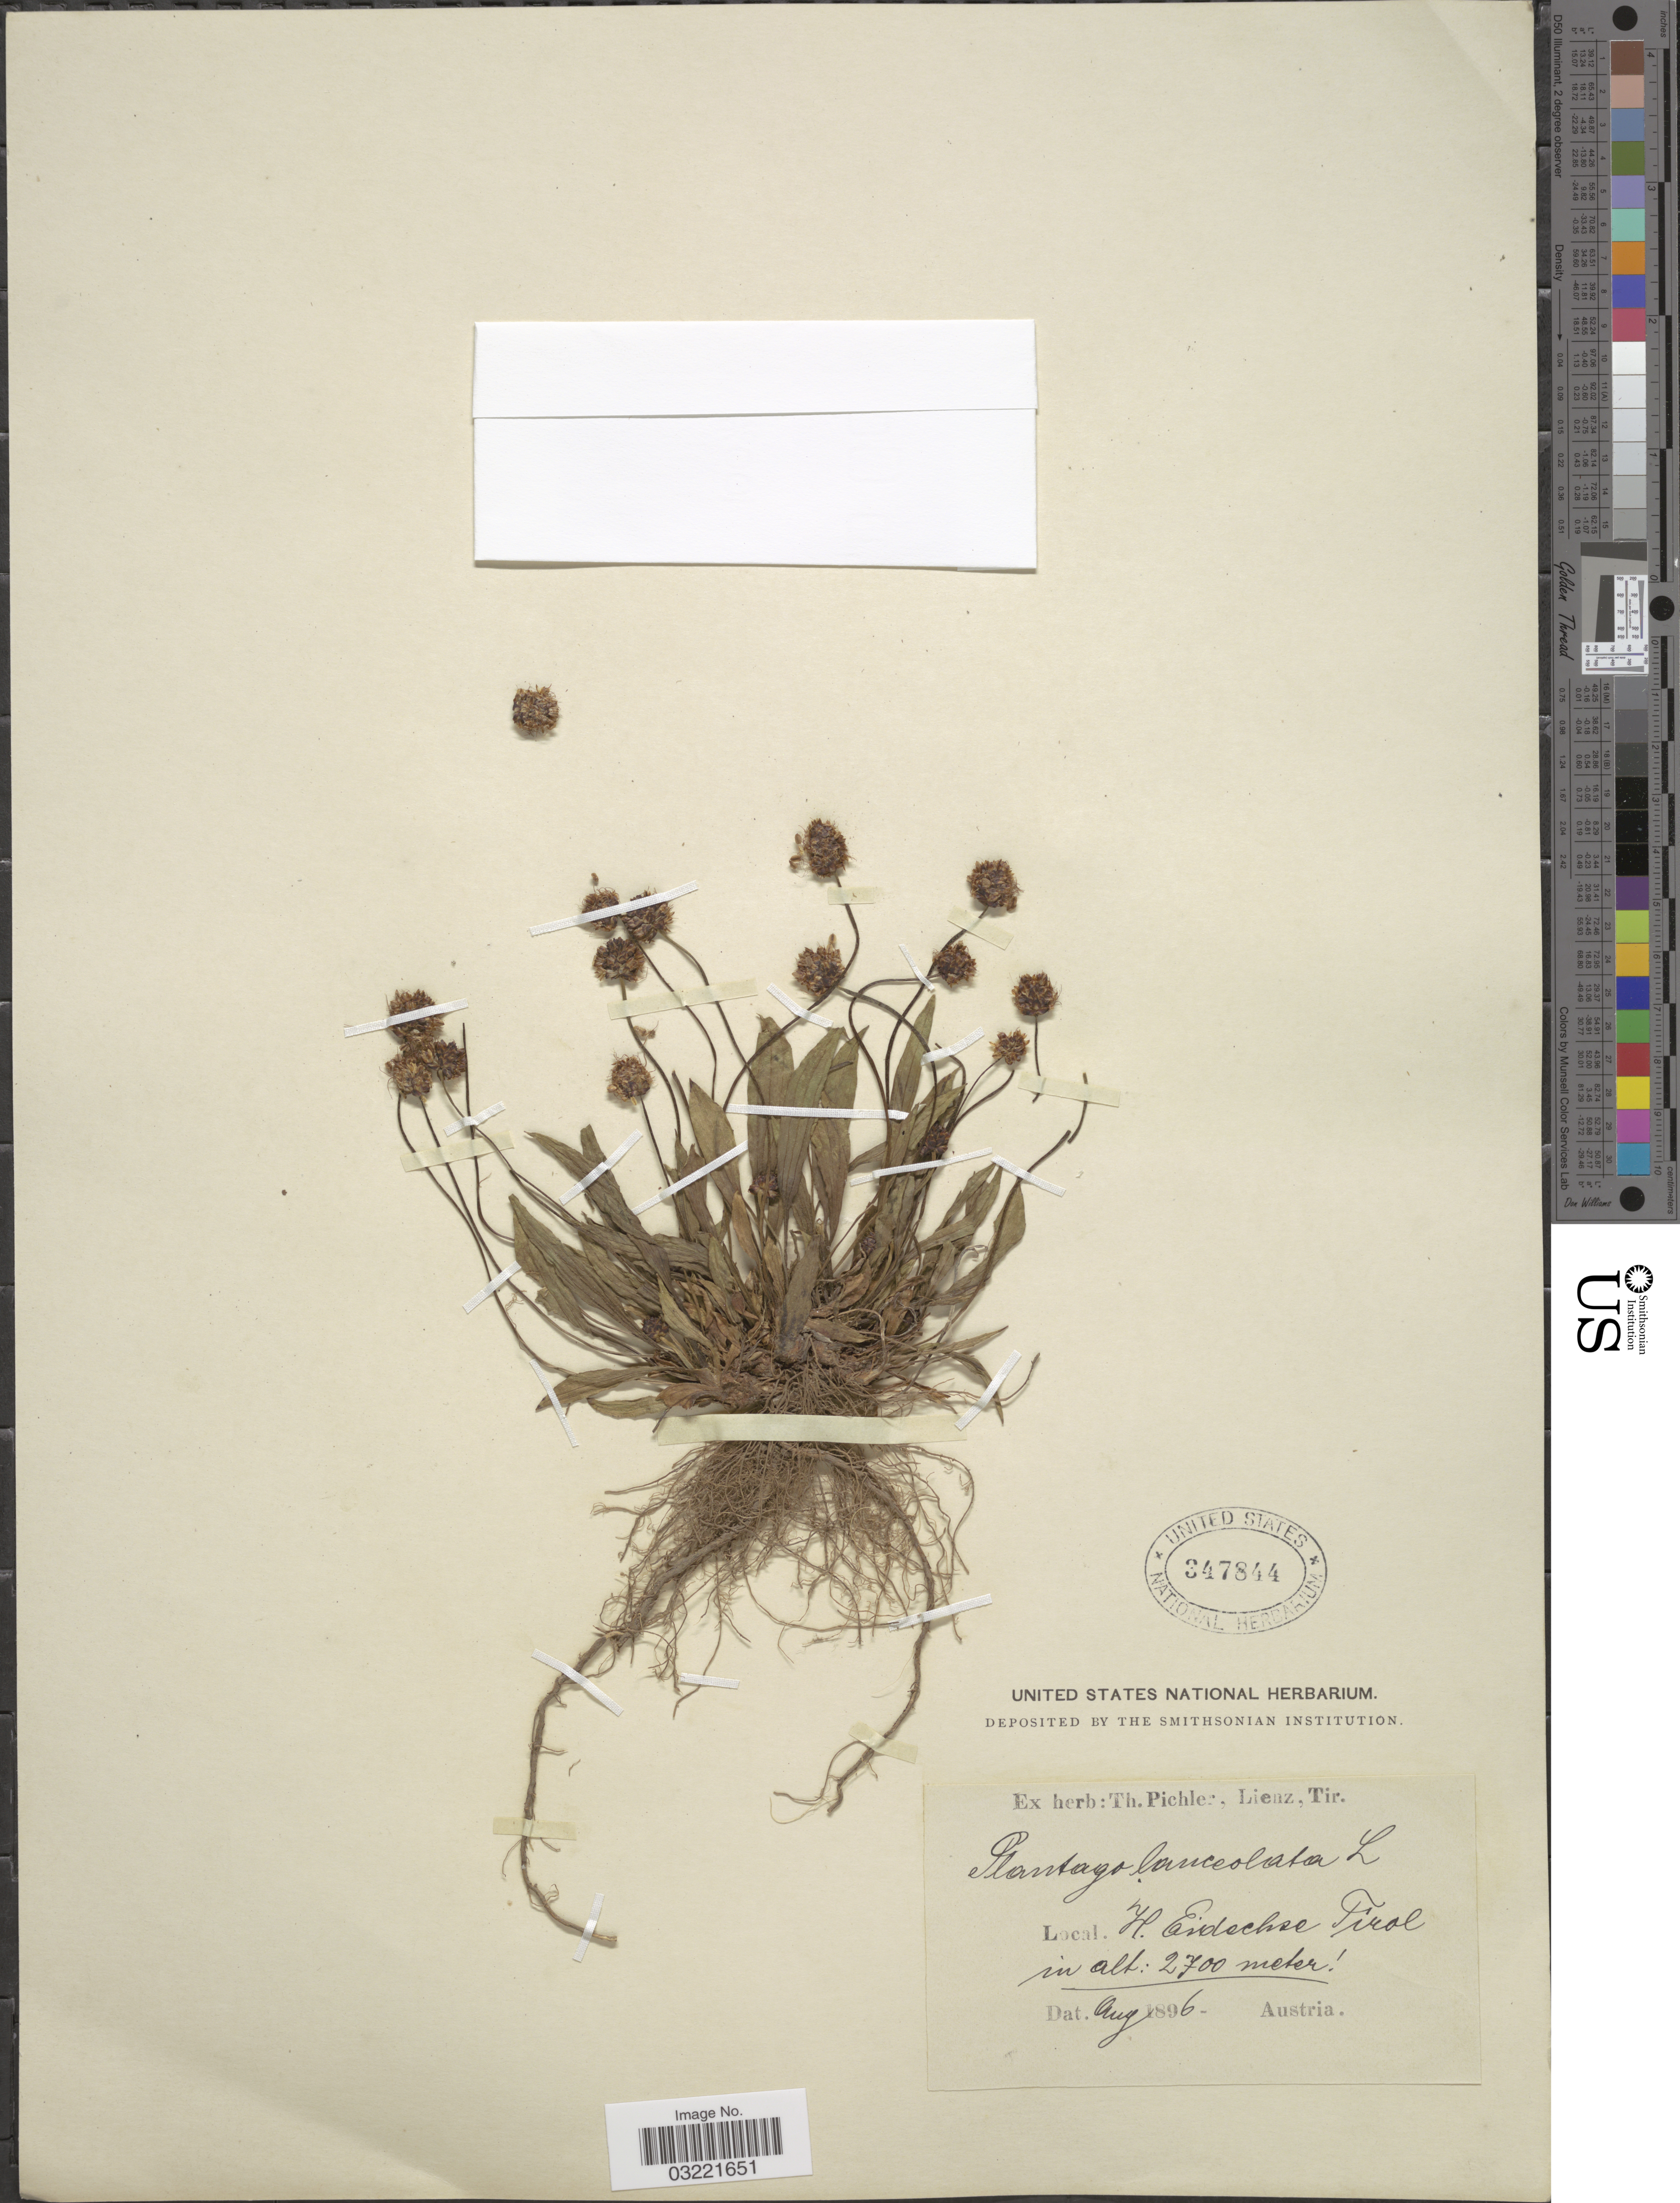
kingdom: Plantae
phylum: Tracheophyta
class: Magnoliopsida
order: Lamiales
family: Plantaginaceae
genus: Plantago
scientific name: Plantago lanceolata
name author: L.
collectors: ex herb. T. Pichler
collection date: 1896-08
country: Austria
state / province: Tirol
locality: H. Eidschse [interpreted].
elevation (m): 2700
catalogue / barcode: US 347844